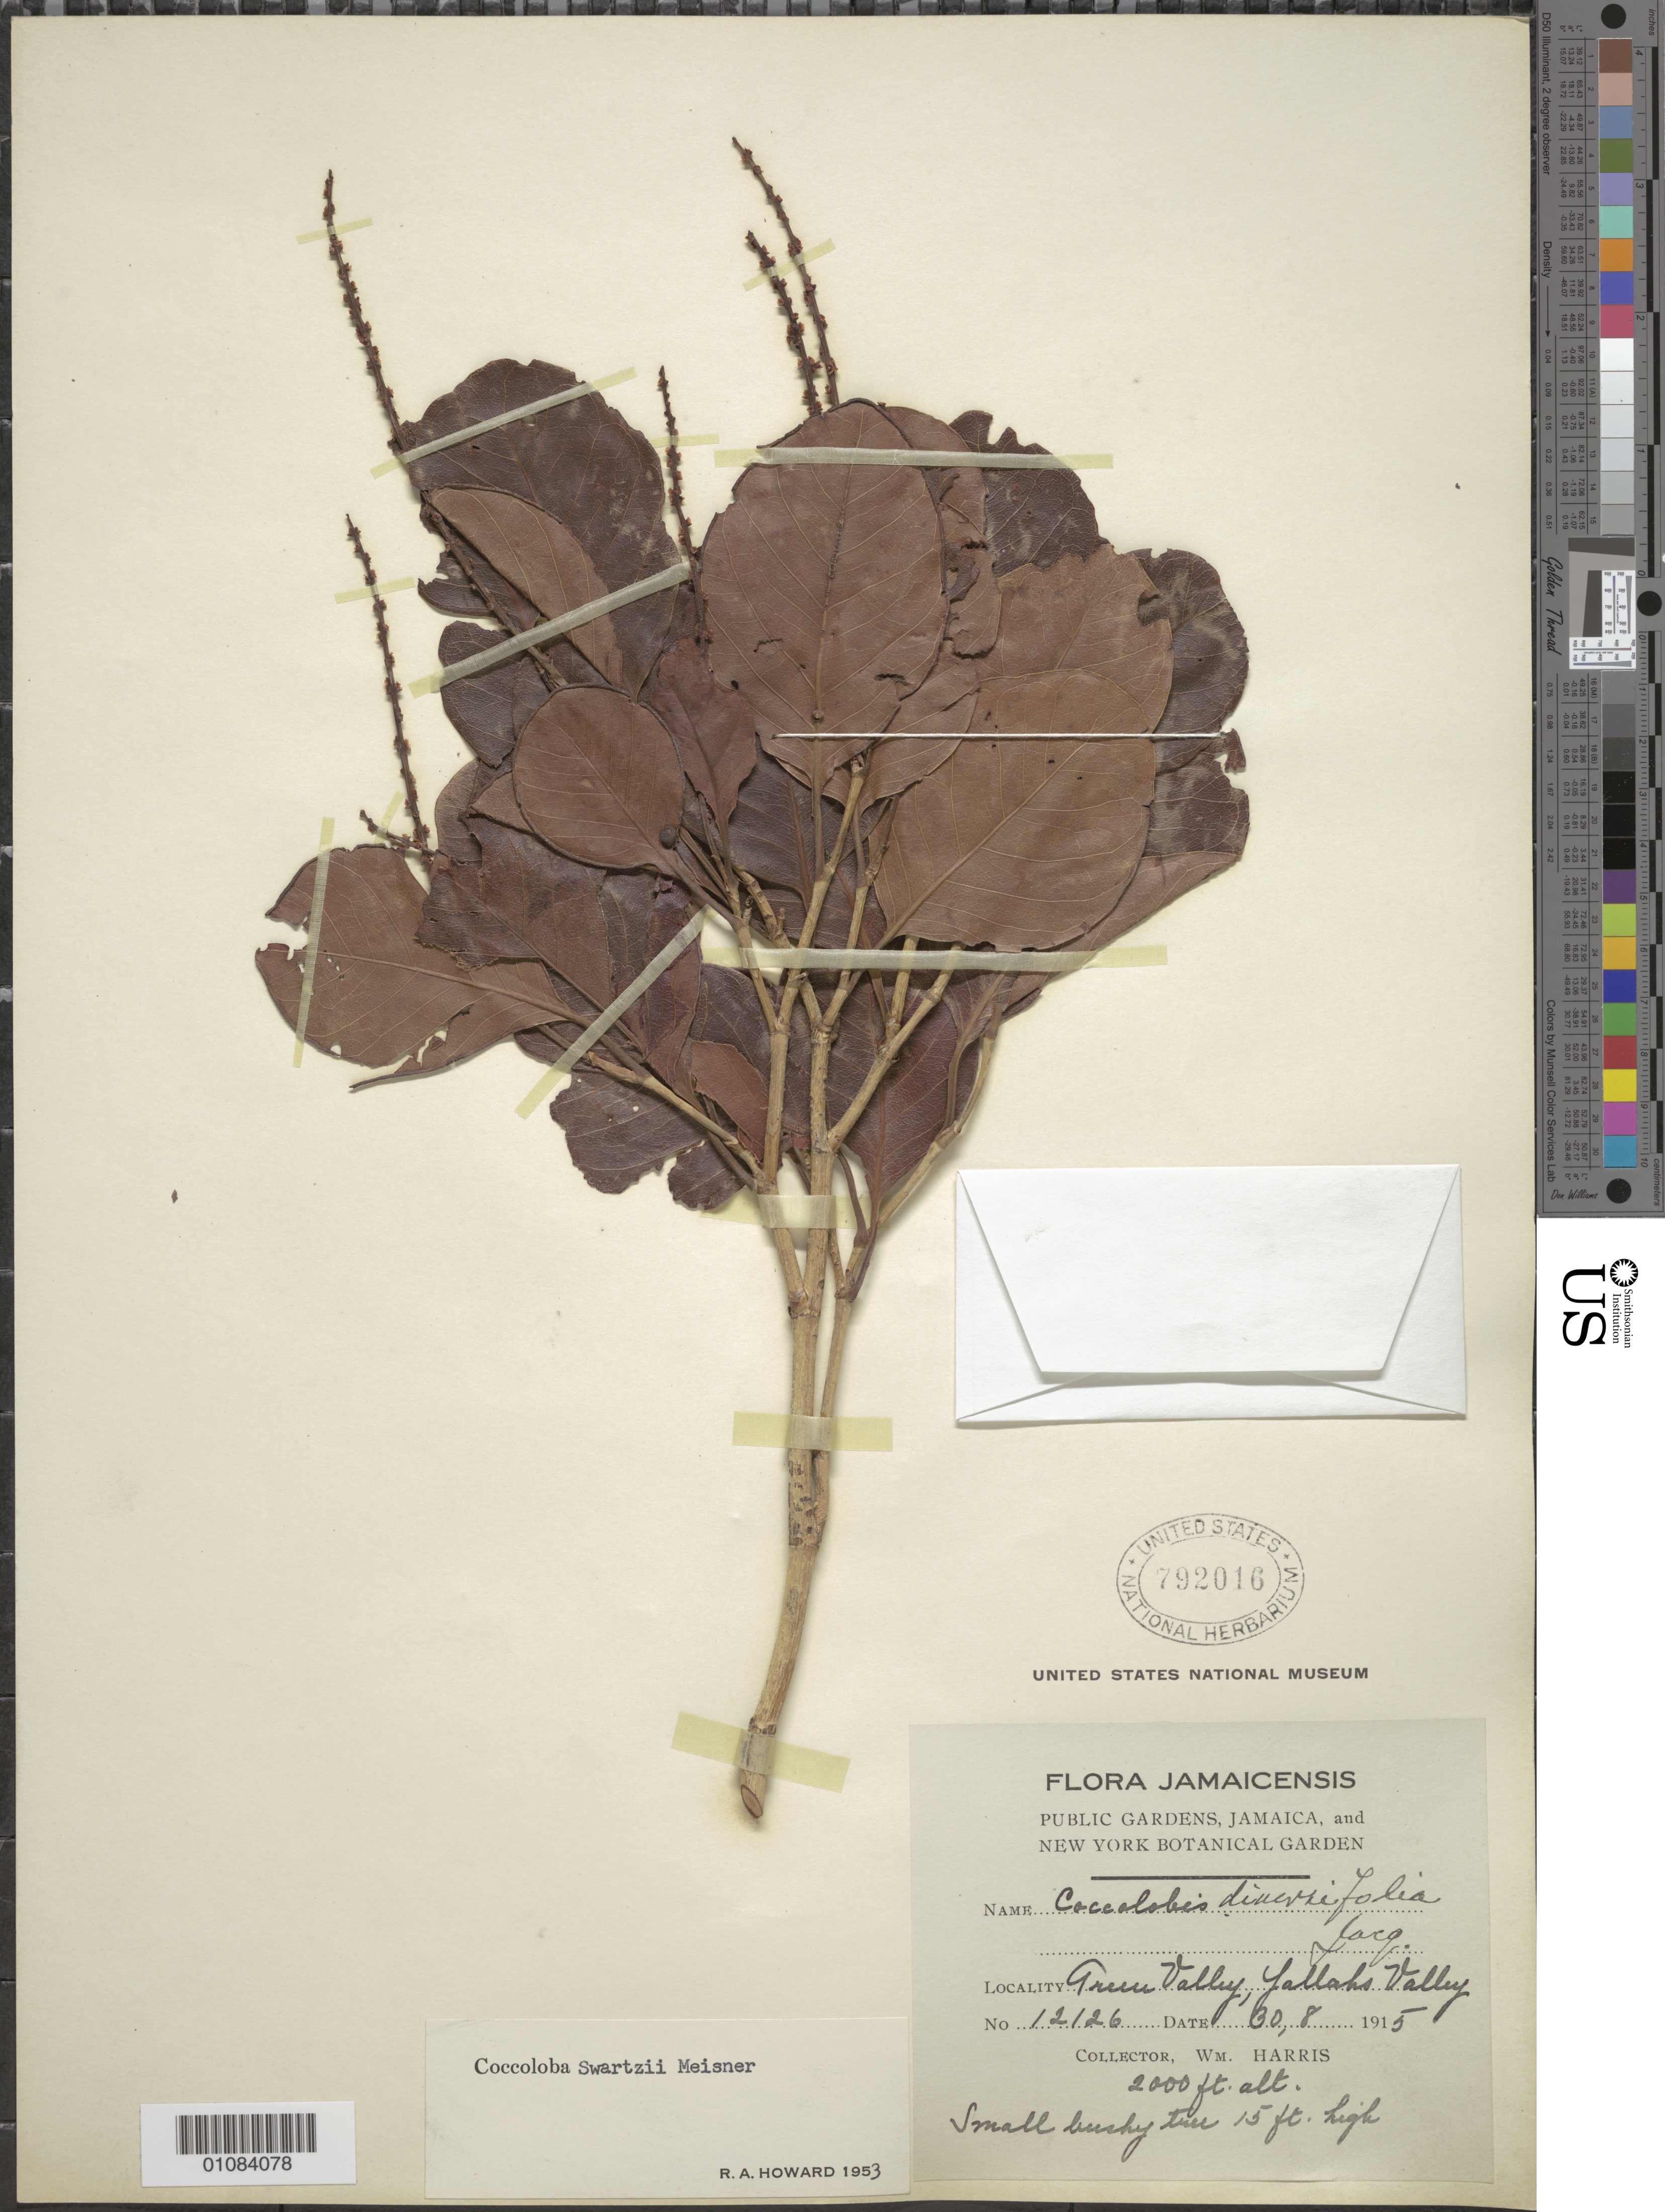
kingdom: Plantae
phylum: Tracheophyta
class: Magnoliopsida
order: Caryophyllales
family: Polygonaceae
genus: Coccoloba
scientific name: Coccoloba swartzii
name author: Meisn.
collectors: W. Harris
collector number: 12126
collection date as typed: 30 Aug 1915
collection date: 1915-08-30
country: Jamaica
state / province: Saint Thomas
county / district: Big Level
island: Jamaica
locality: Green Valley, Yallahs Valley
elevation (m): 610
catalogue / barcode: US 792016